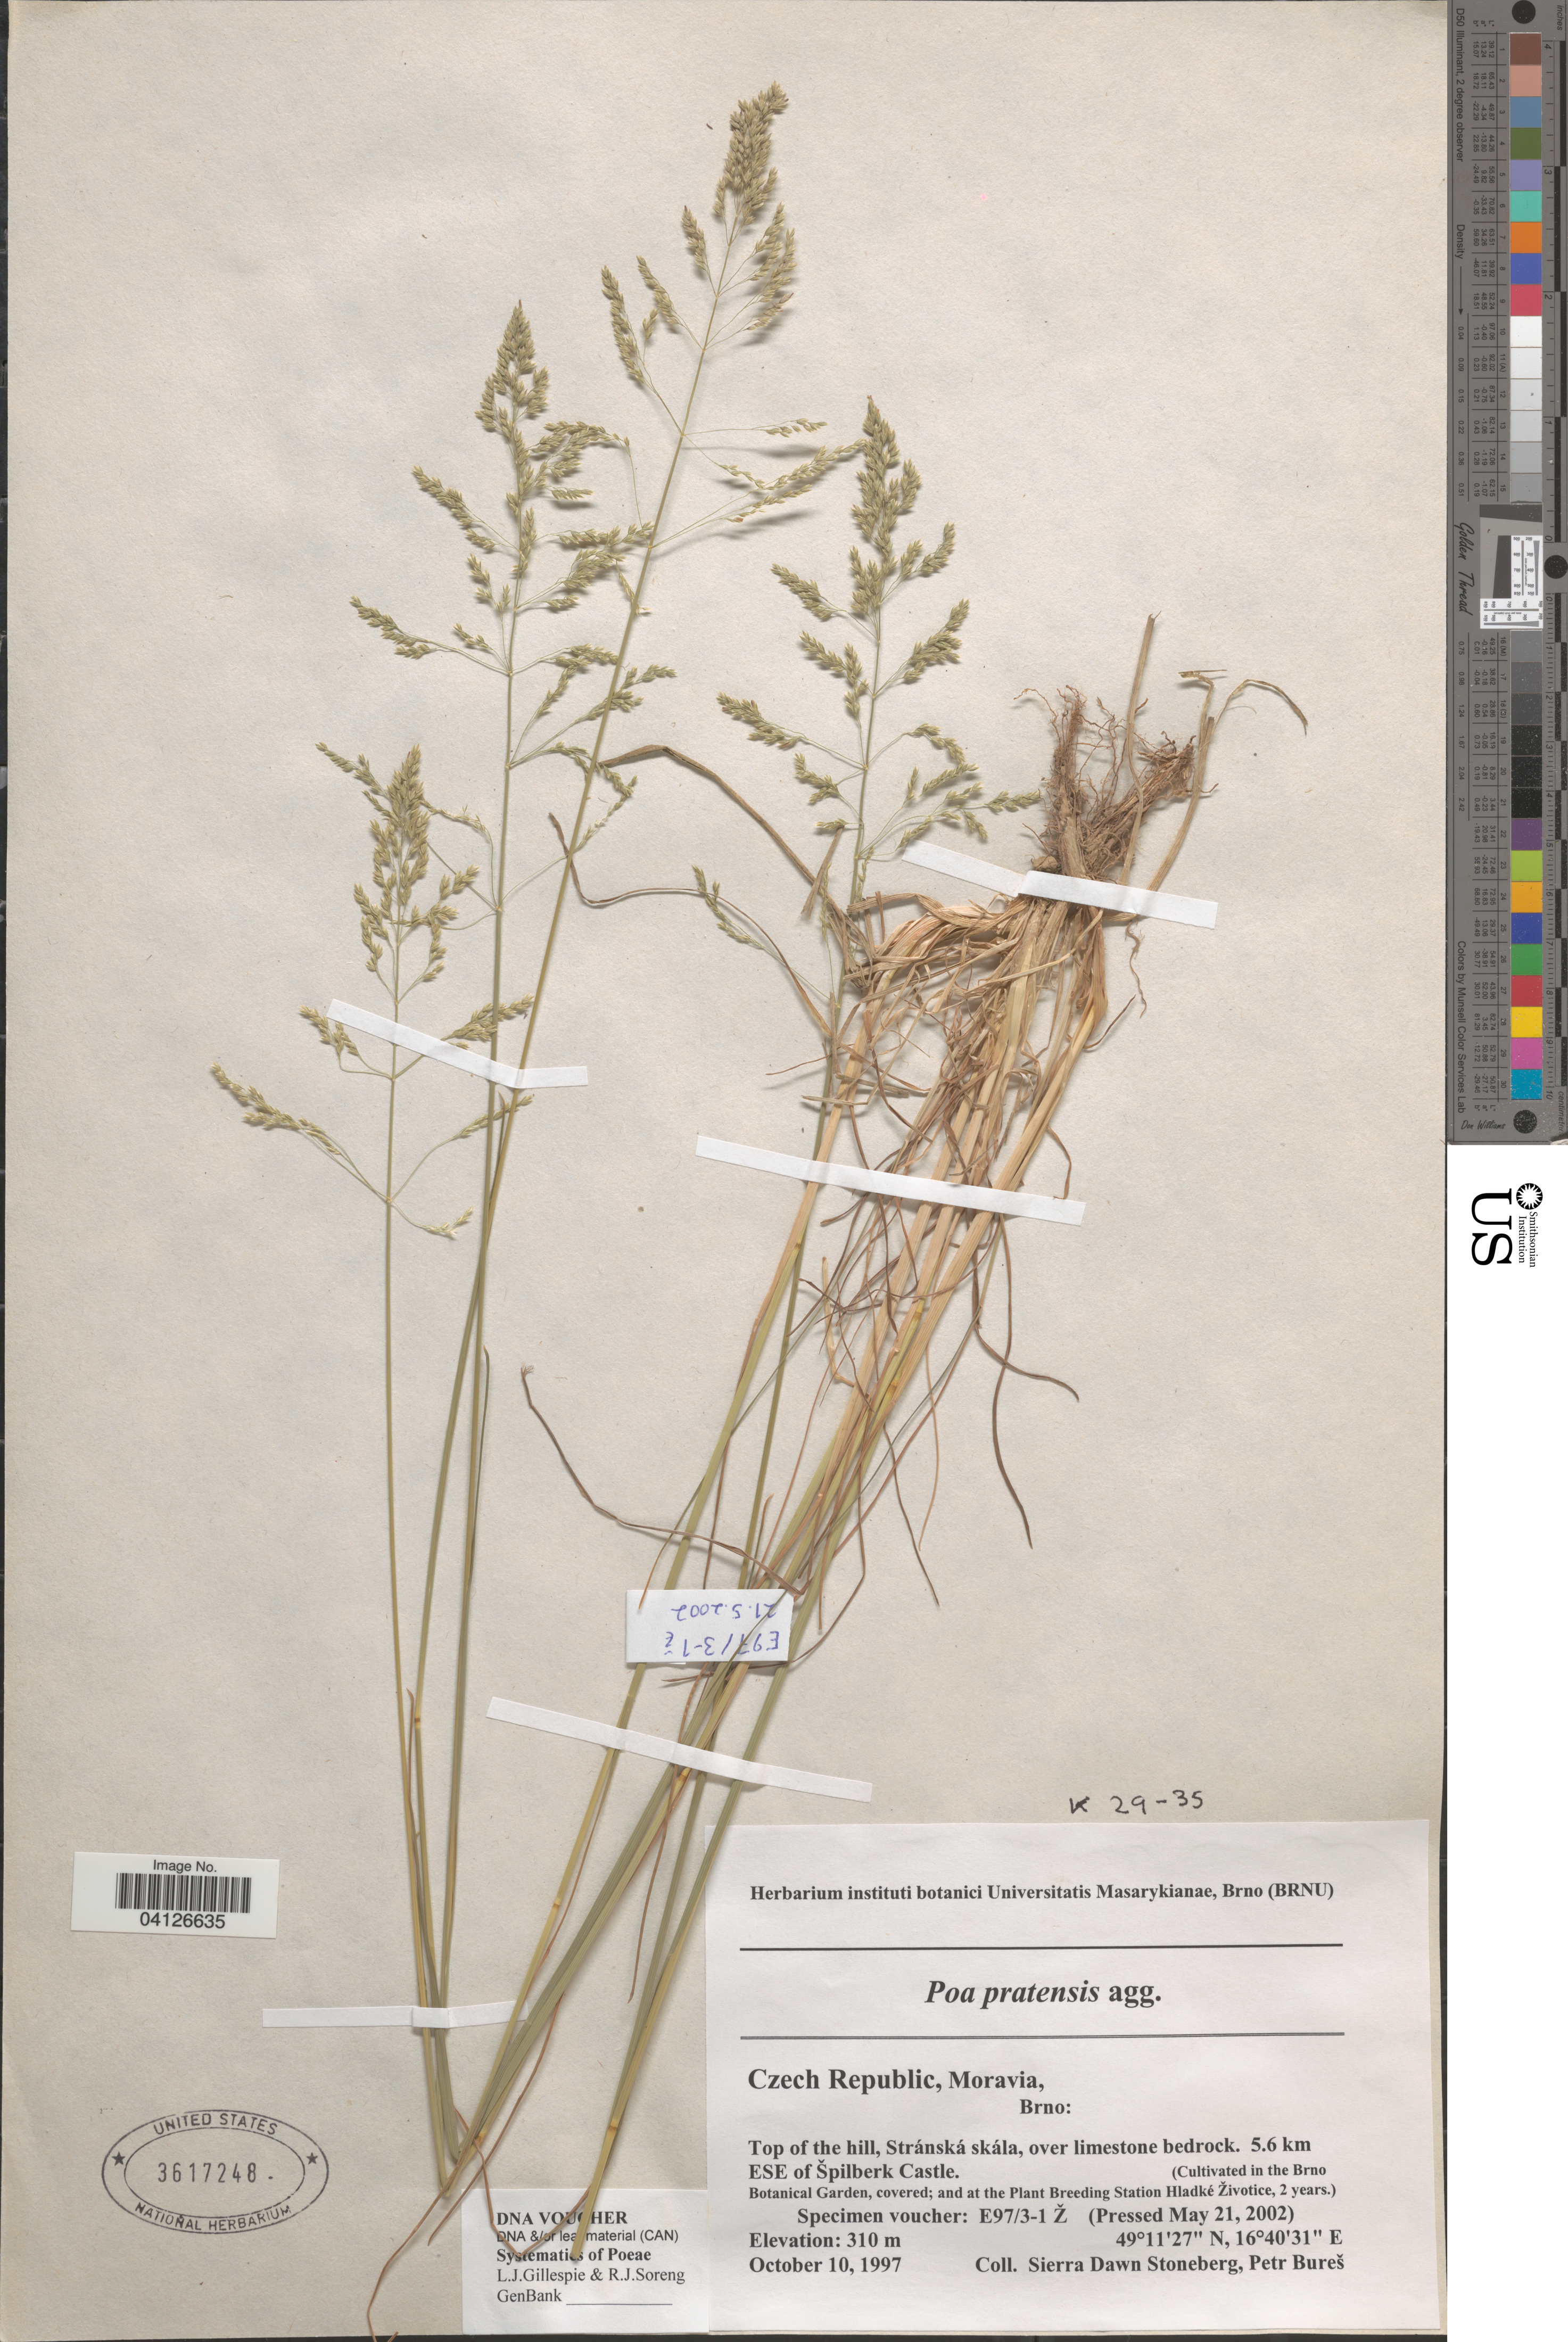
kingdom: Plantae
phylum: Tracheophyta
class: Liliopsida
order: Poales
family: Poaceae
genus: Poa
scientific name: Poa pratensis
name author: L.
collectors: Ex herb. instituti botanici Universitatis Masarykianae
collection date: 2002-05-21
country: Czechia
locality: (Cultivated in the Brno Botanical Garden, covered; and at the Plant Breeding Station Hladké Životice, 2 years.).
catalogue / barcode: US 3617248